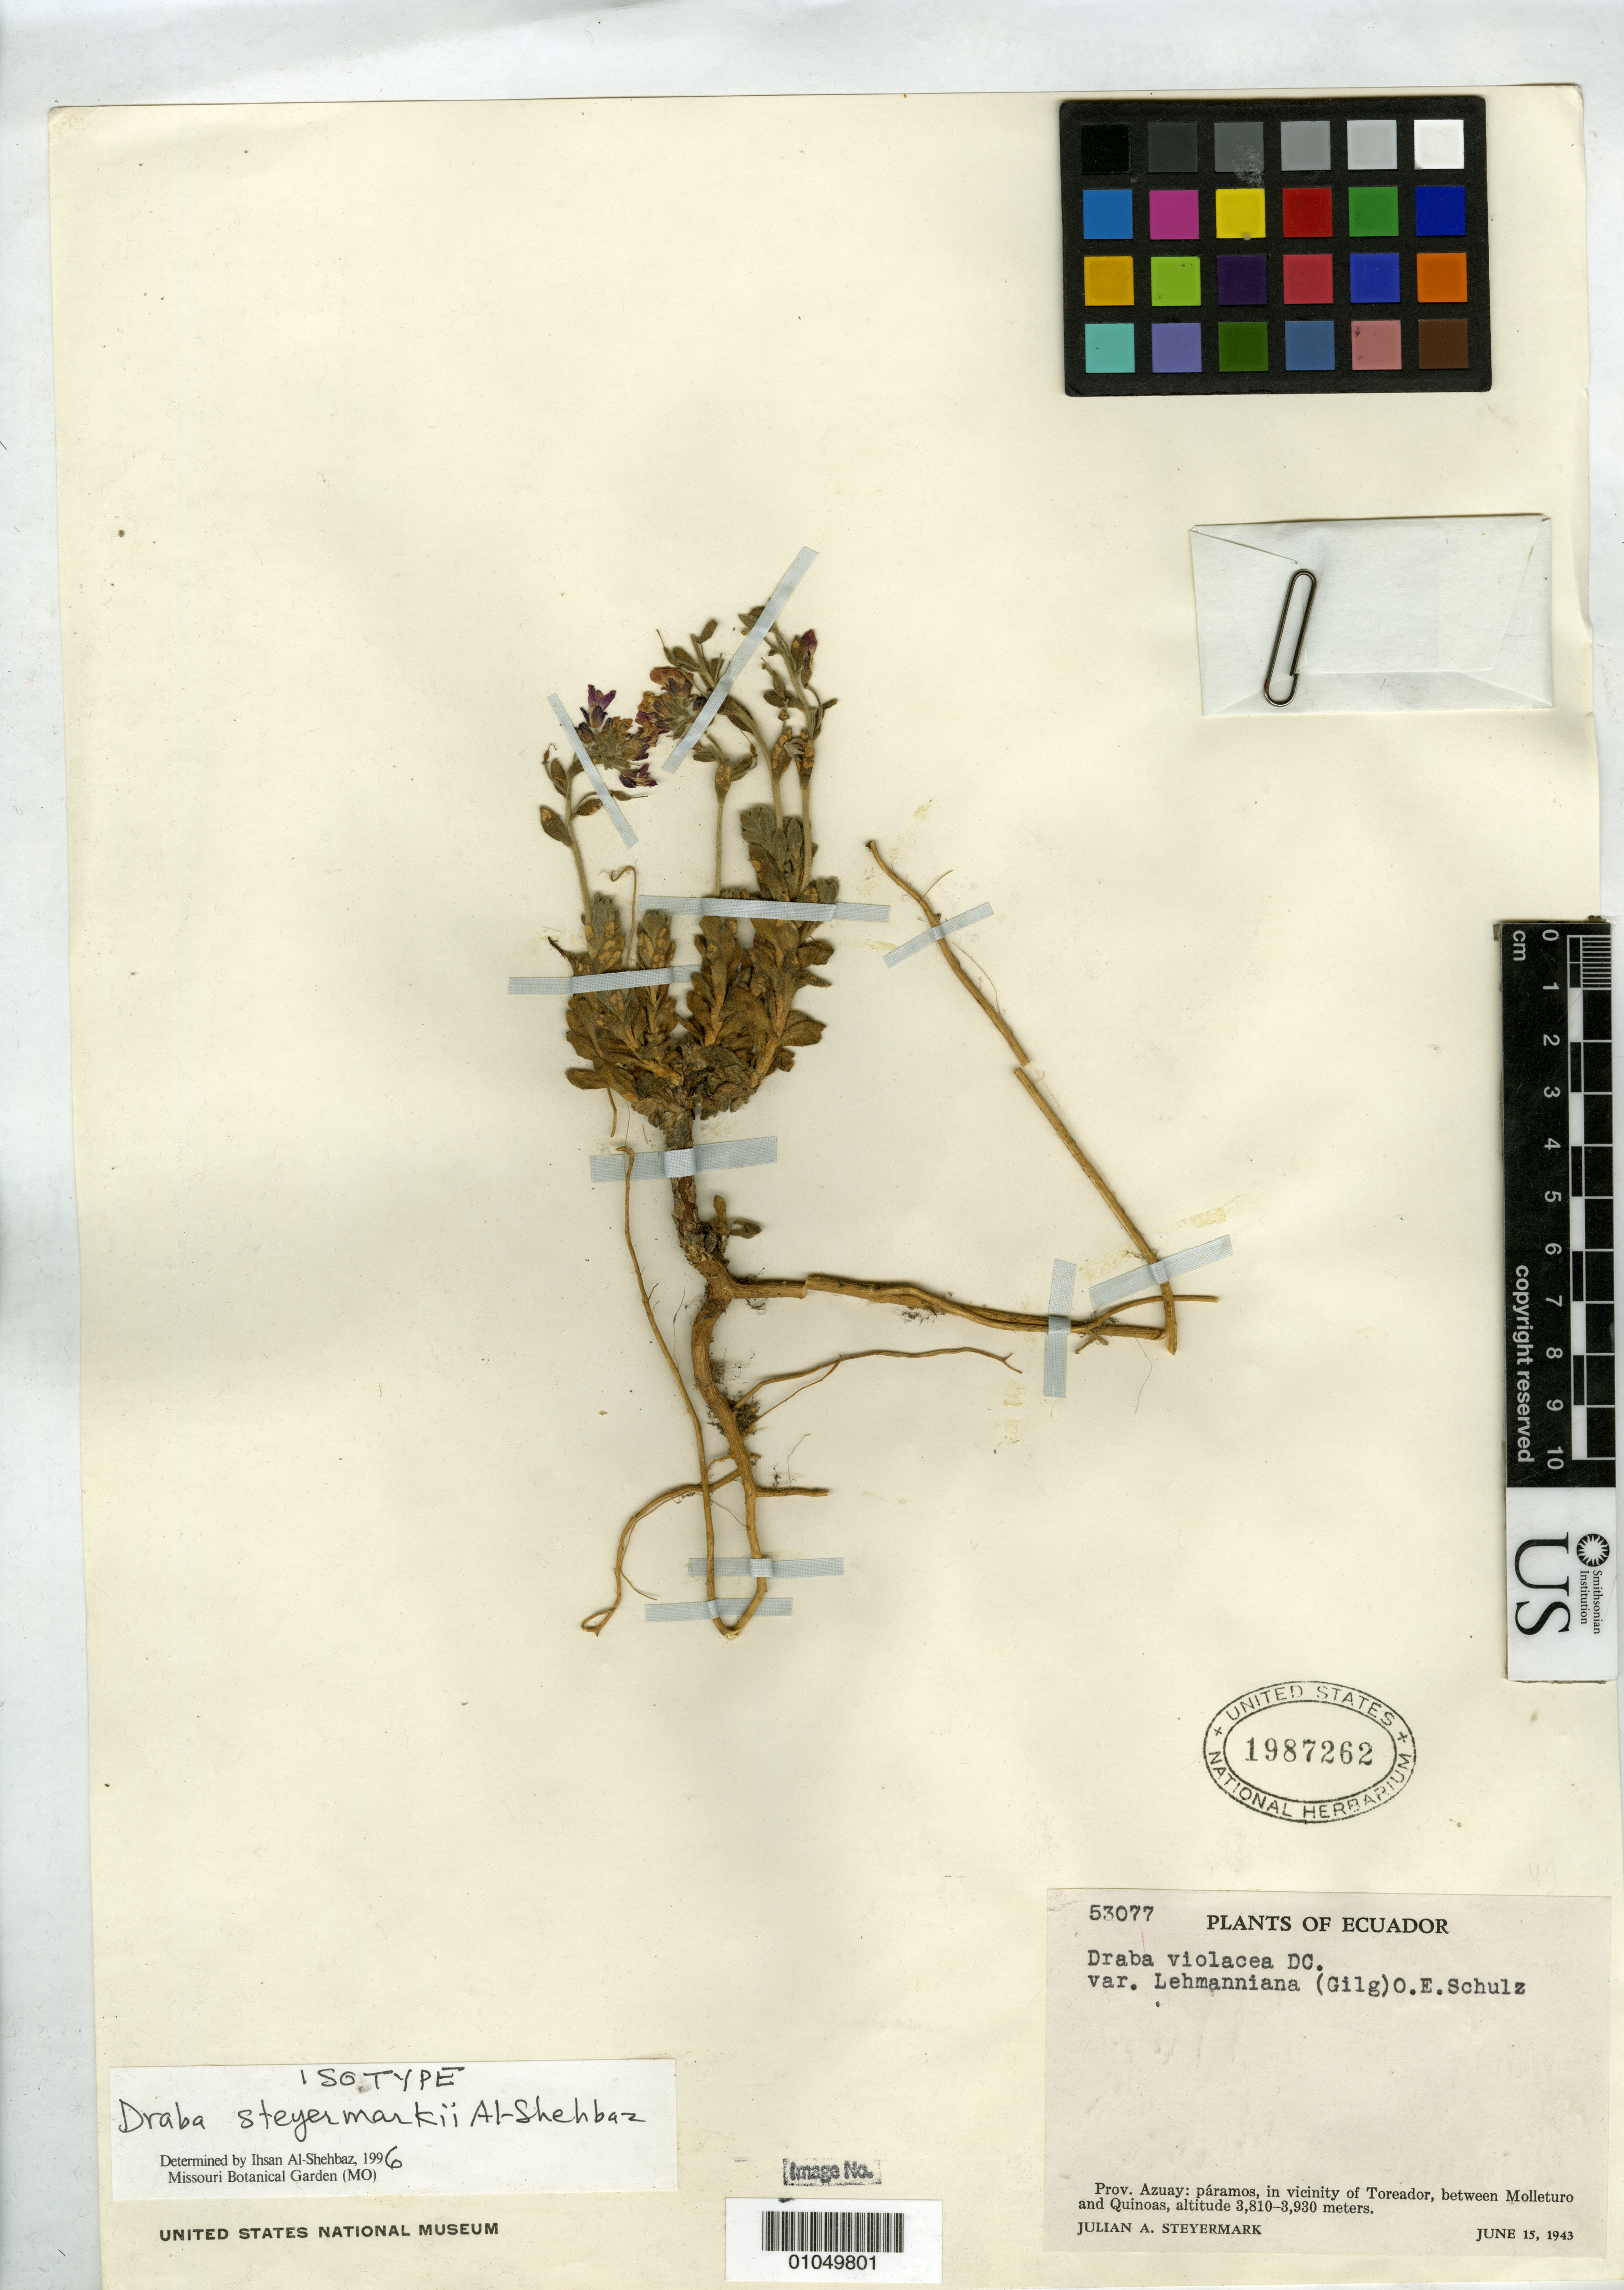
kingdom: Plantae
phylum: Tracheophyta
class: Magnoliopsida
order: Brassicales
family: Brassicaceae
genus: Draba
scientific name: Draba steyermarkii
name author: Al-Shehbaz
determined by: Al-Shehbaz, I. A., (MO), Missouri Botanical Garden (UNITED STATES)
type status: Isotype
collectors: J. Steyermark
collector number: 53077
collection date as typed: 15 Jun 1943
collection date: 1943-06-15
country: Ecuador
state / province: Azuay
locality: Prov. Azuay: páramos, in vicinity of Toreador, between Molleturo and Quinoas.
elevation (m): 3810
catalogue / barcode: US 1987262